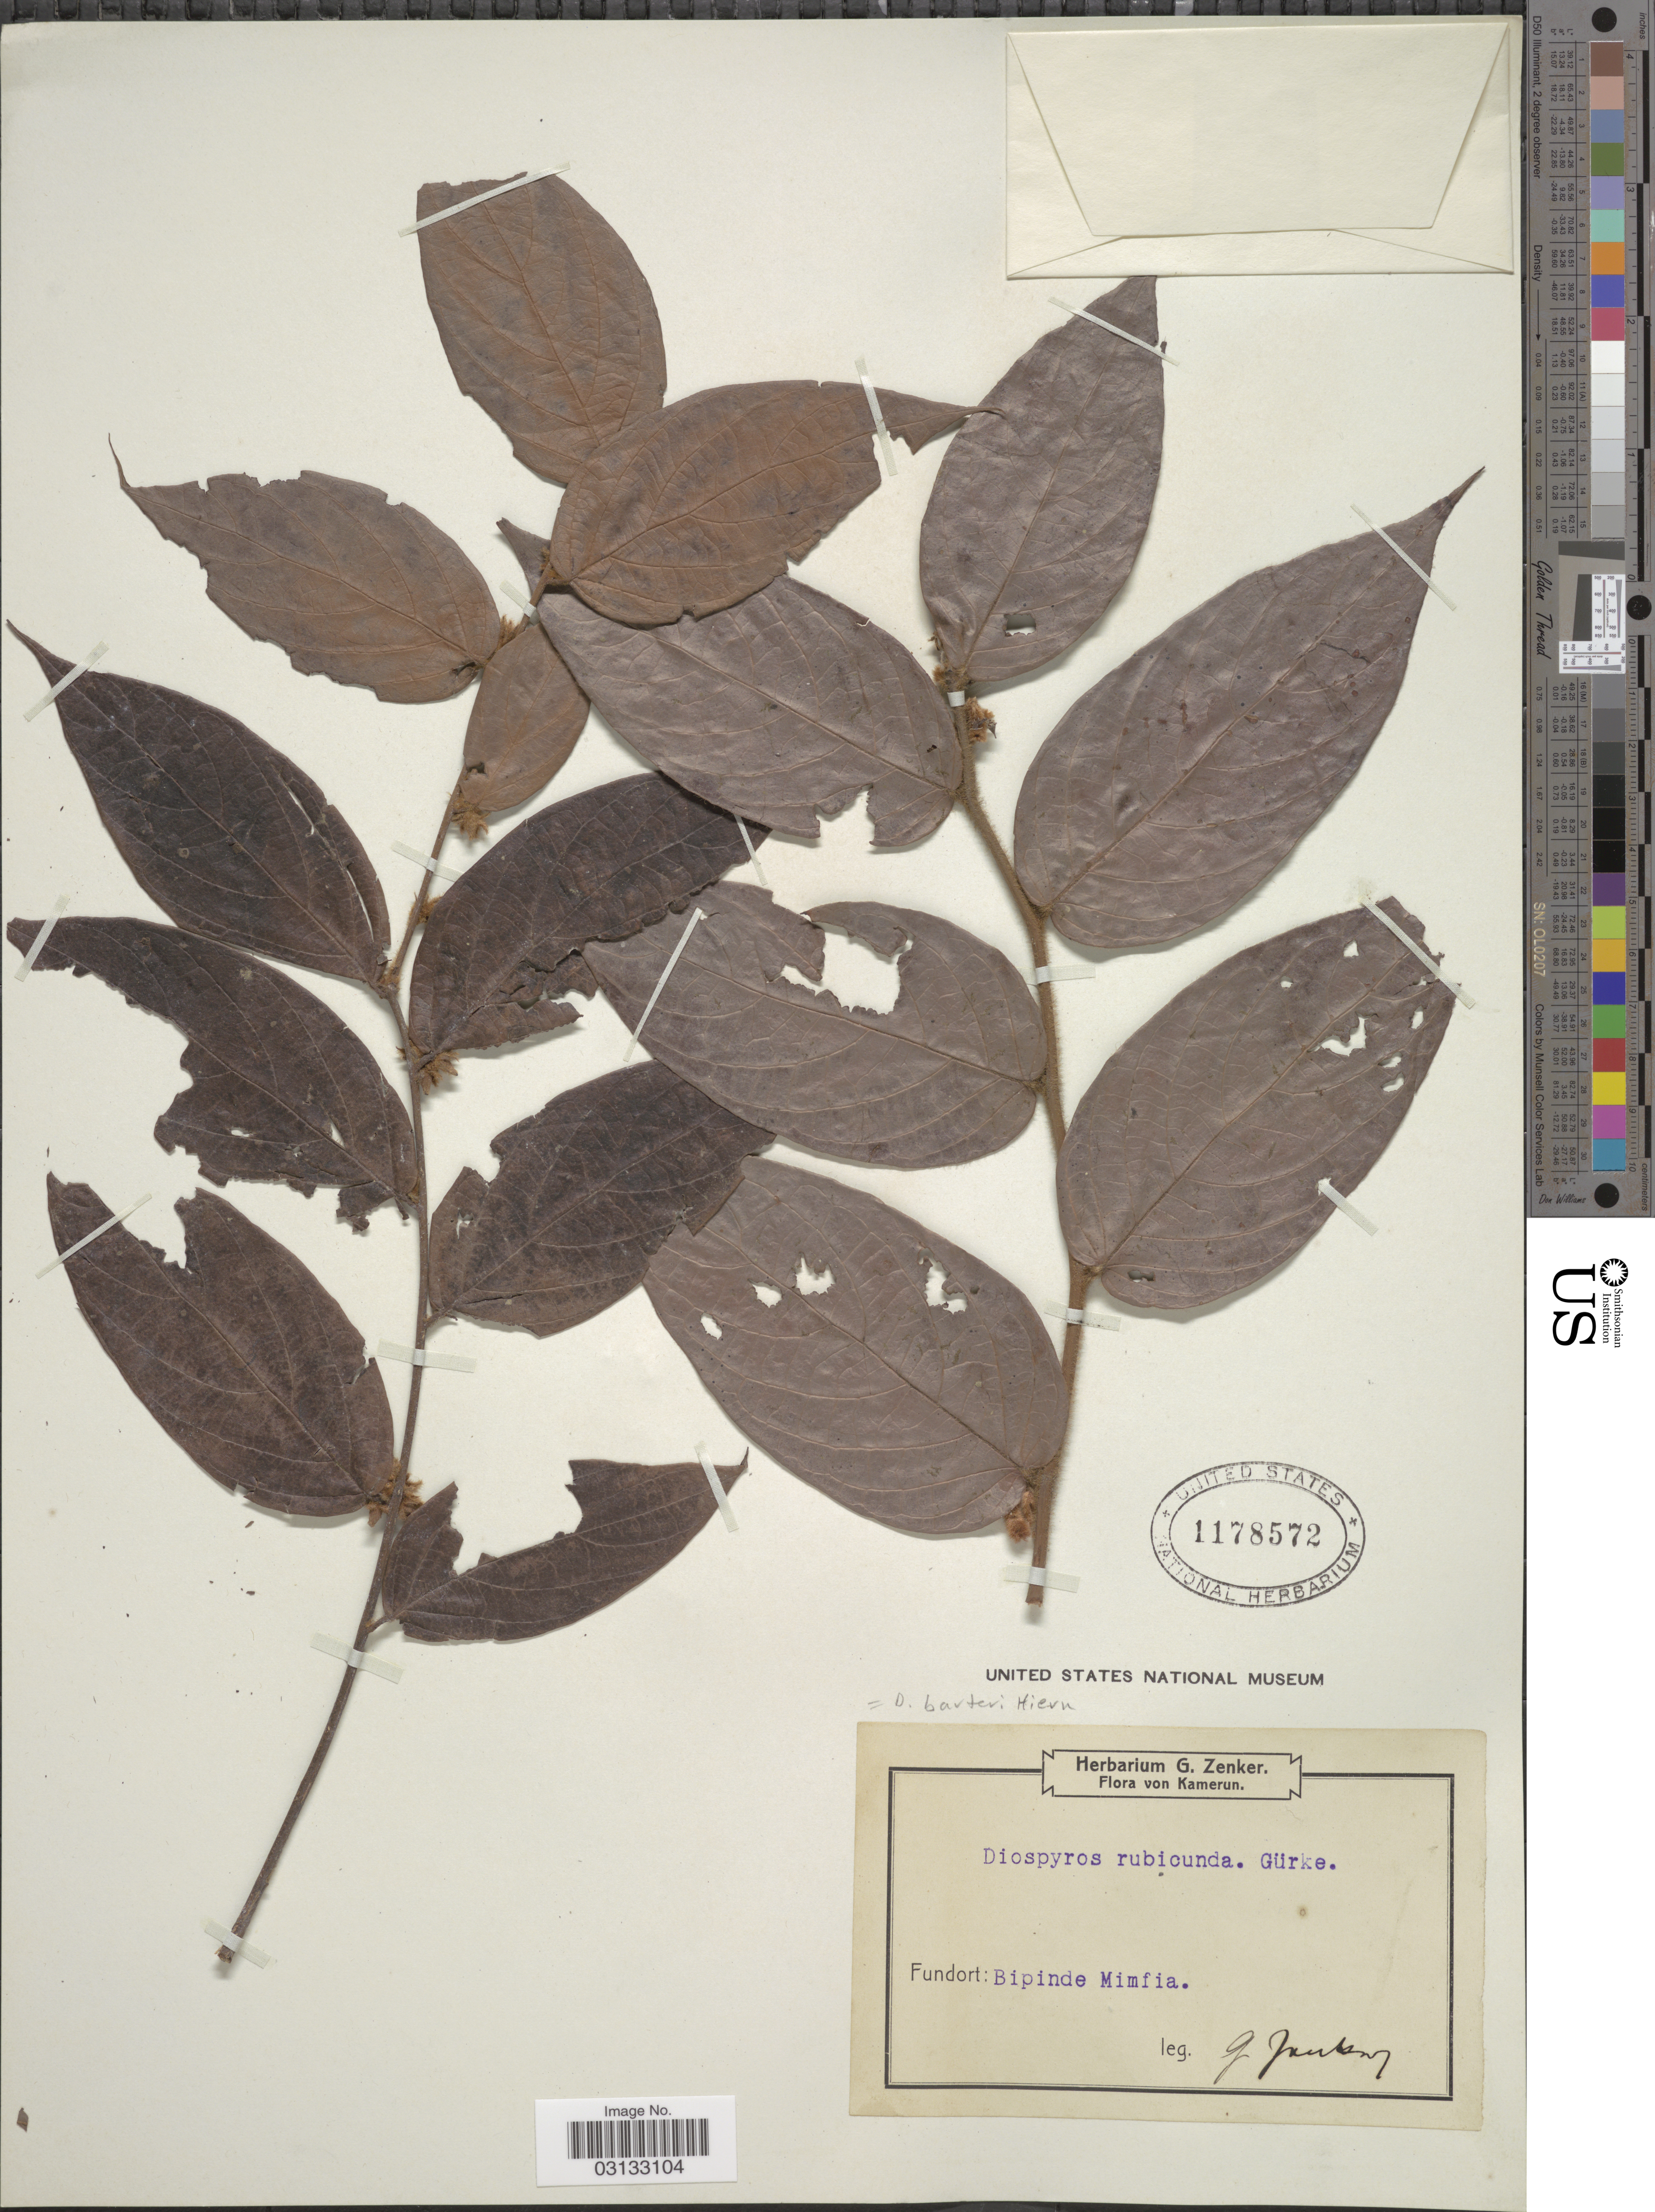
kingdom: Plantae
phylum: Tracheophyta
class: Magnoliopsida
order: Ericales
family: Ebenaceae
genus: Diospyros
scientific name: Diospyros barteri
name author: Hiern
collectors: G. A. Zenker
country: Cameroon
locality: Kamerun, Bipinde Mimfia.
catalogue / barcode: US 1178572